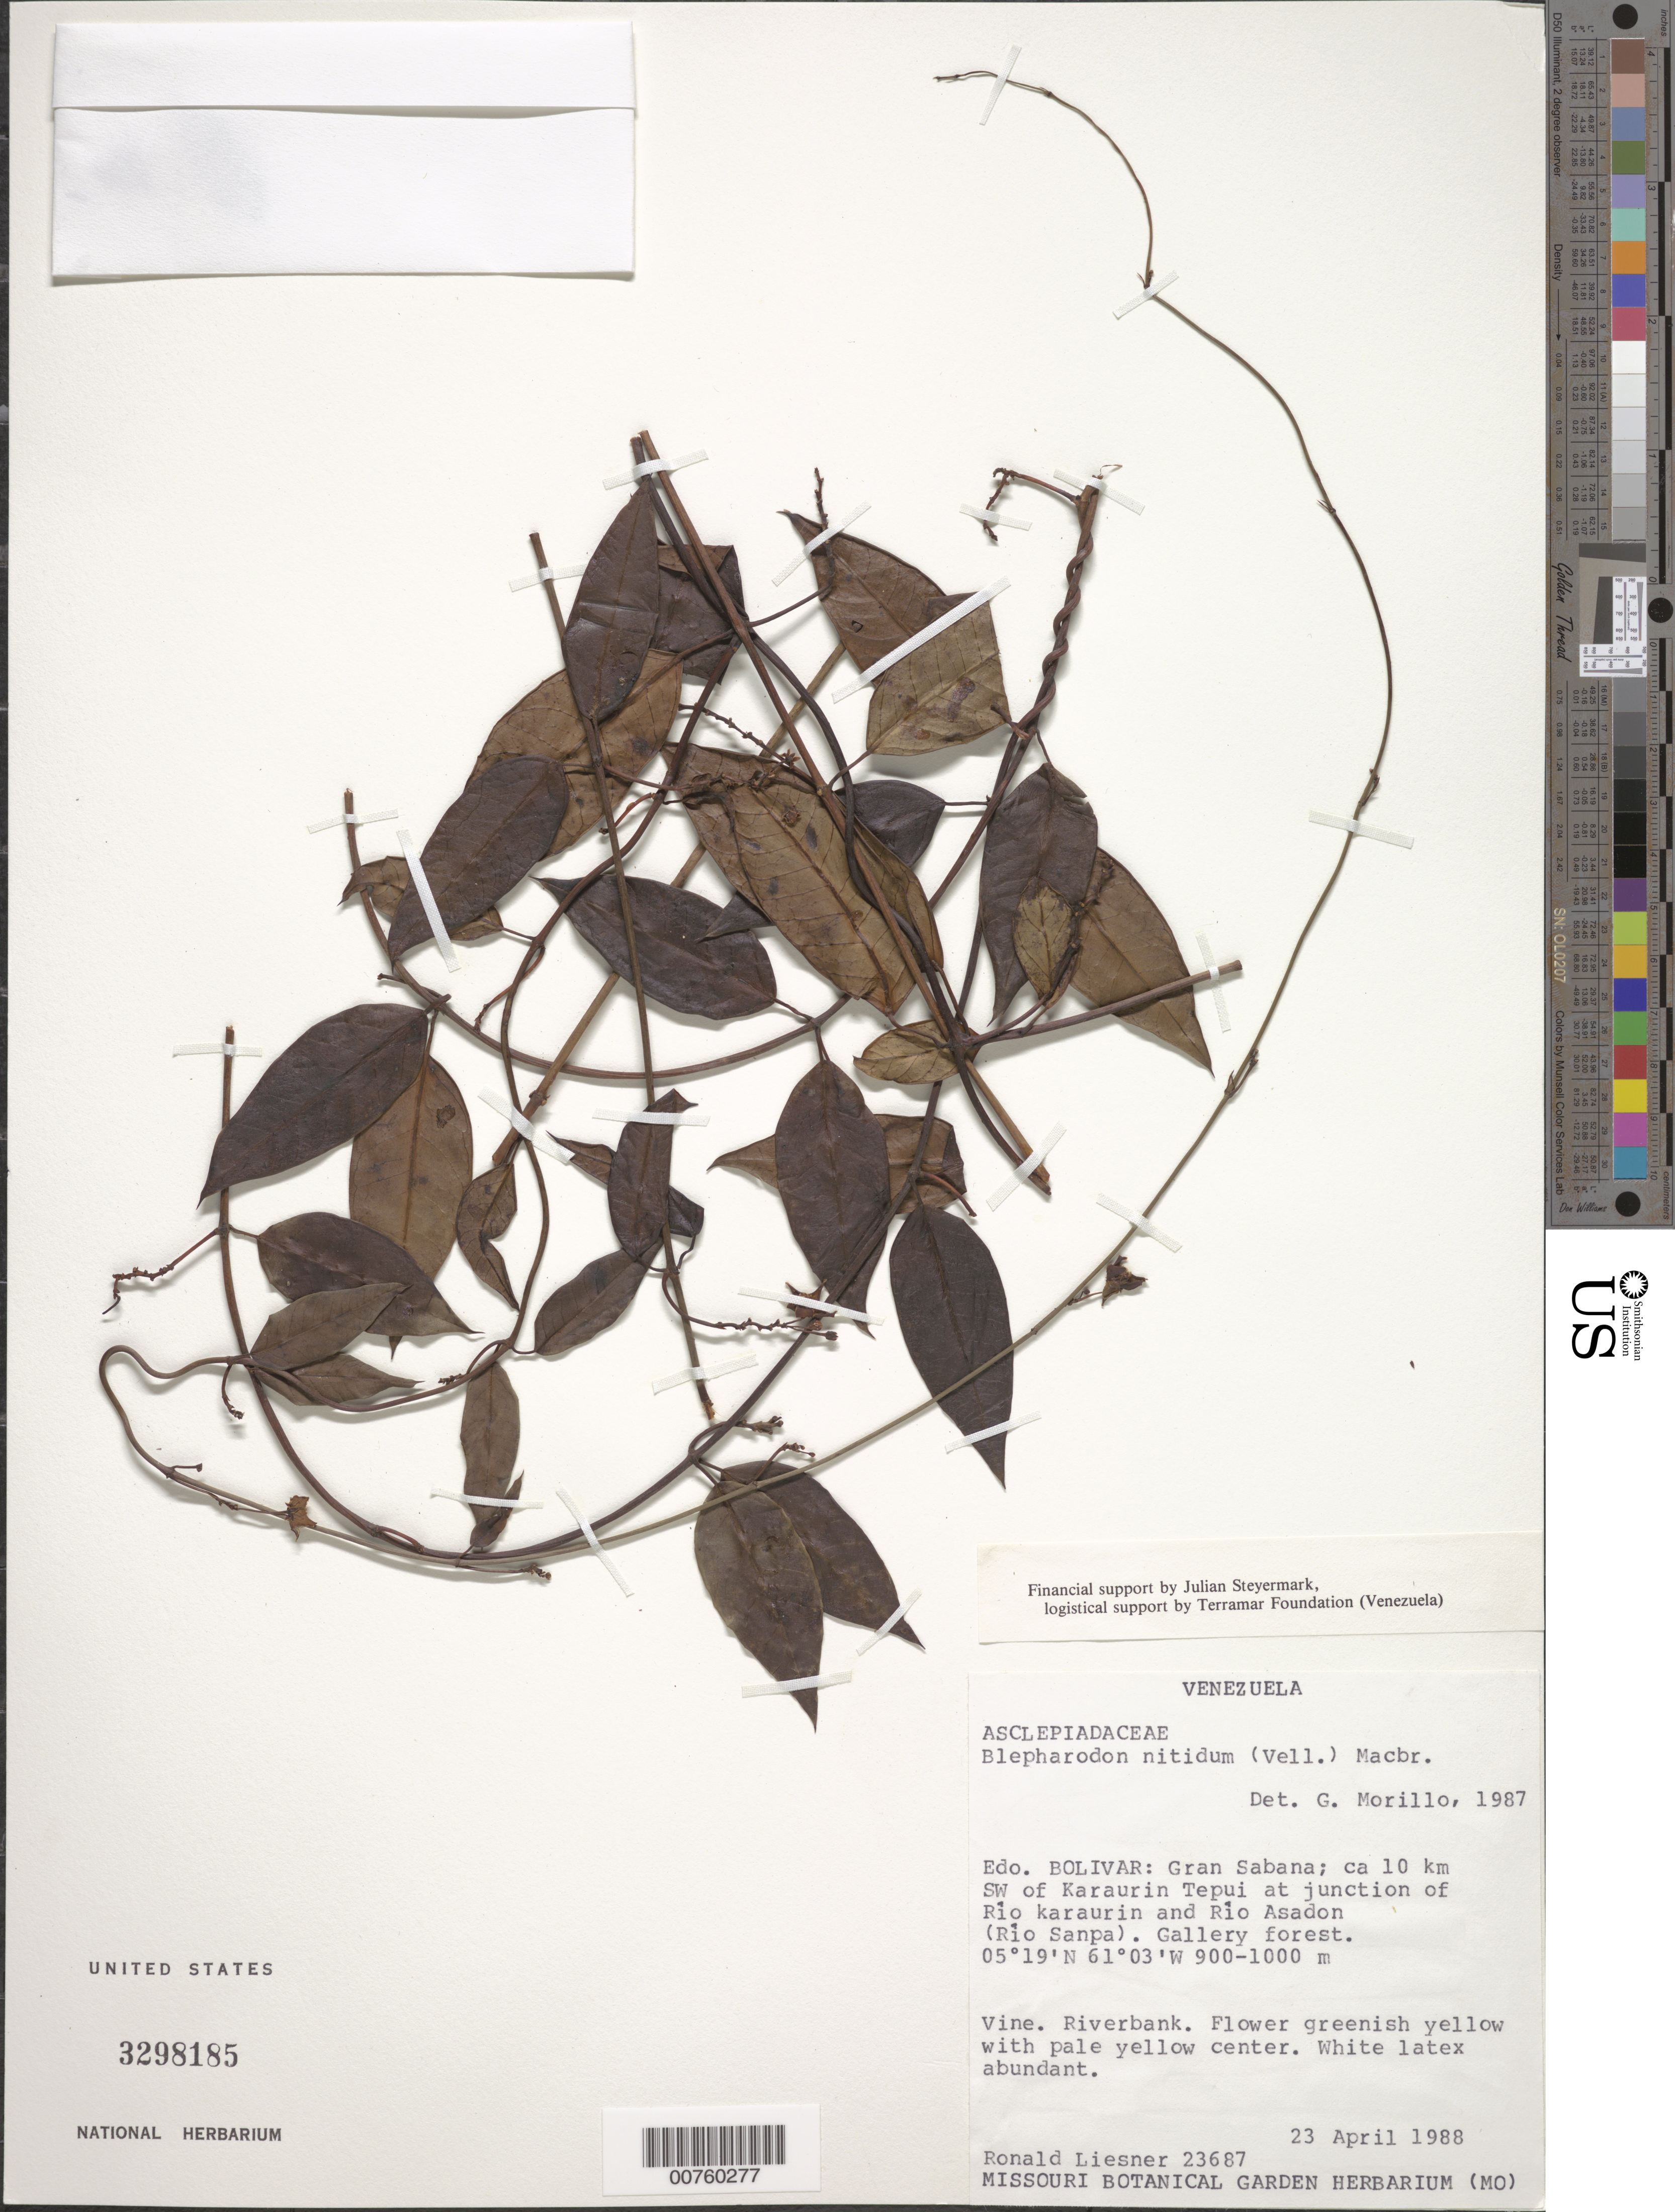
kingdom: Plantae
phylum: Tracheophyta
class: Magnoliopsida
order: Gentianales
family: Apocynaceae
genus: Blepharodon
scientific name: Blepharodon nitidus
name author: (Vell.) J.F. Macbr.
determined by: Morillo, G. N.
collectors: R. L. Liesner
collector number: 23687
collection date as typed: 23-Apr-88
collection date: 1988-04-23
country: Venezuela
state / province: Bolívar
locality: Gran Sabana, ca 10 km SW of Karaurin tepuí at junction of Río Karaurin and Río Asadon (Río Sanpa)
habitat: Riverbank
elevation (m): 900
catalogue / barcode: US 3298185